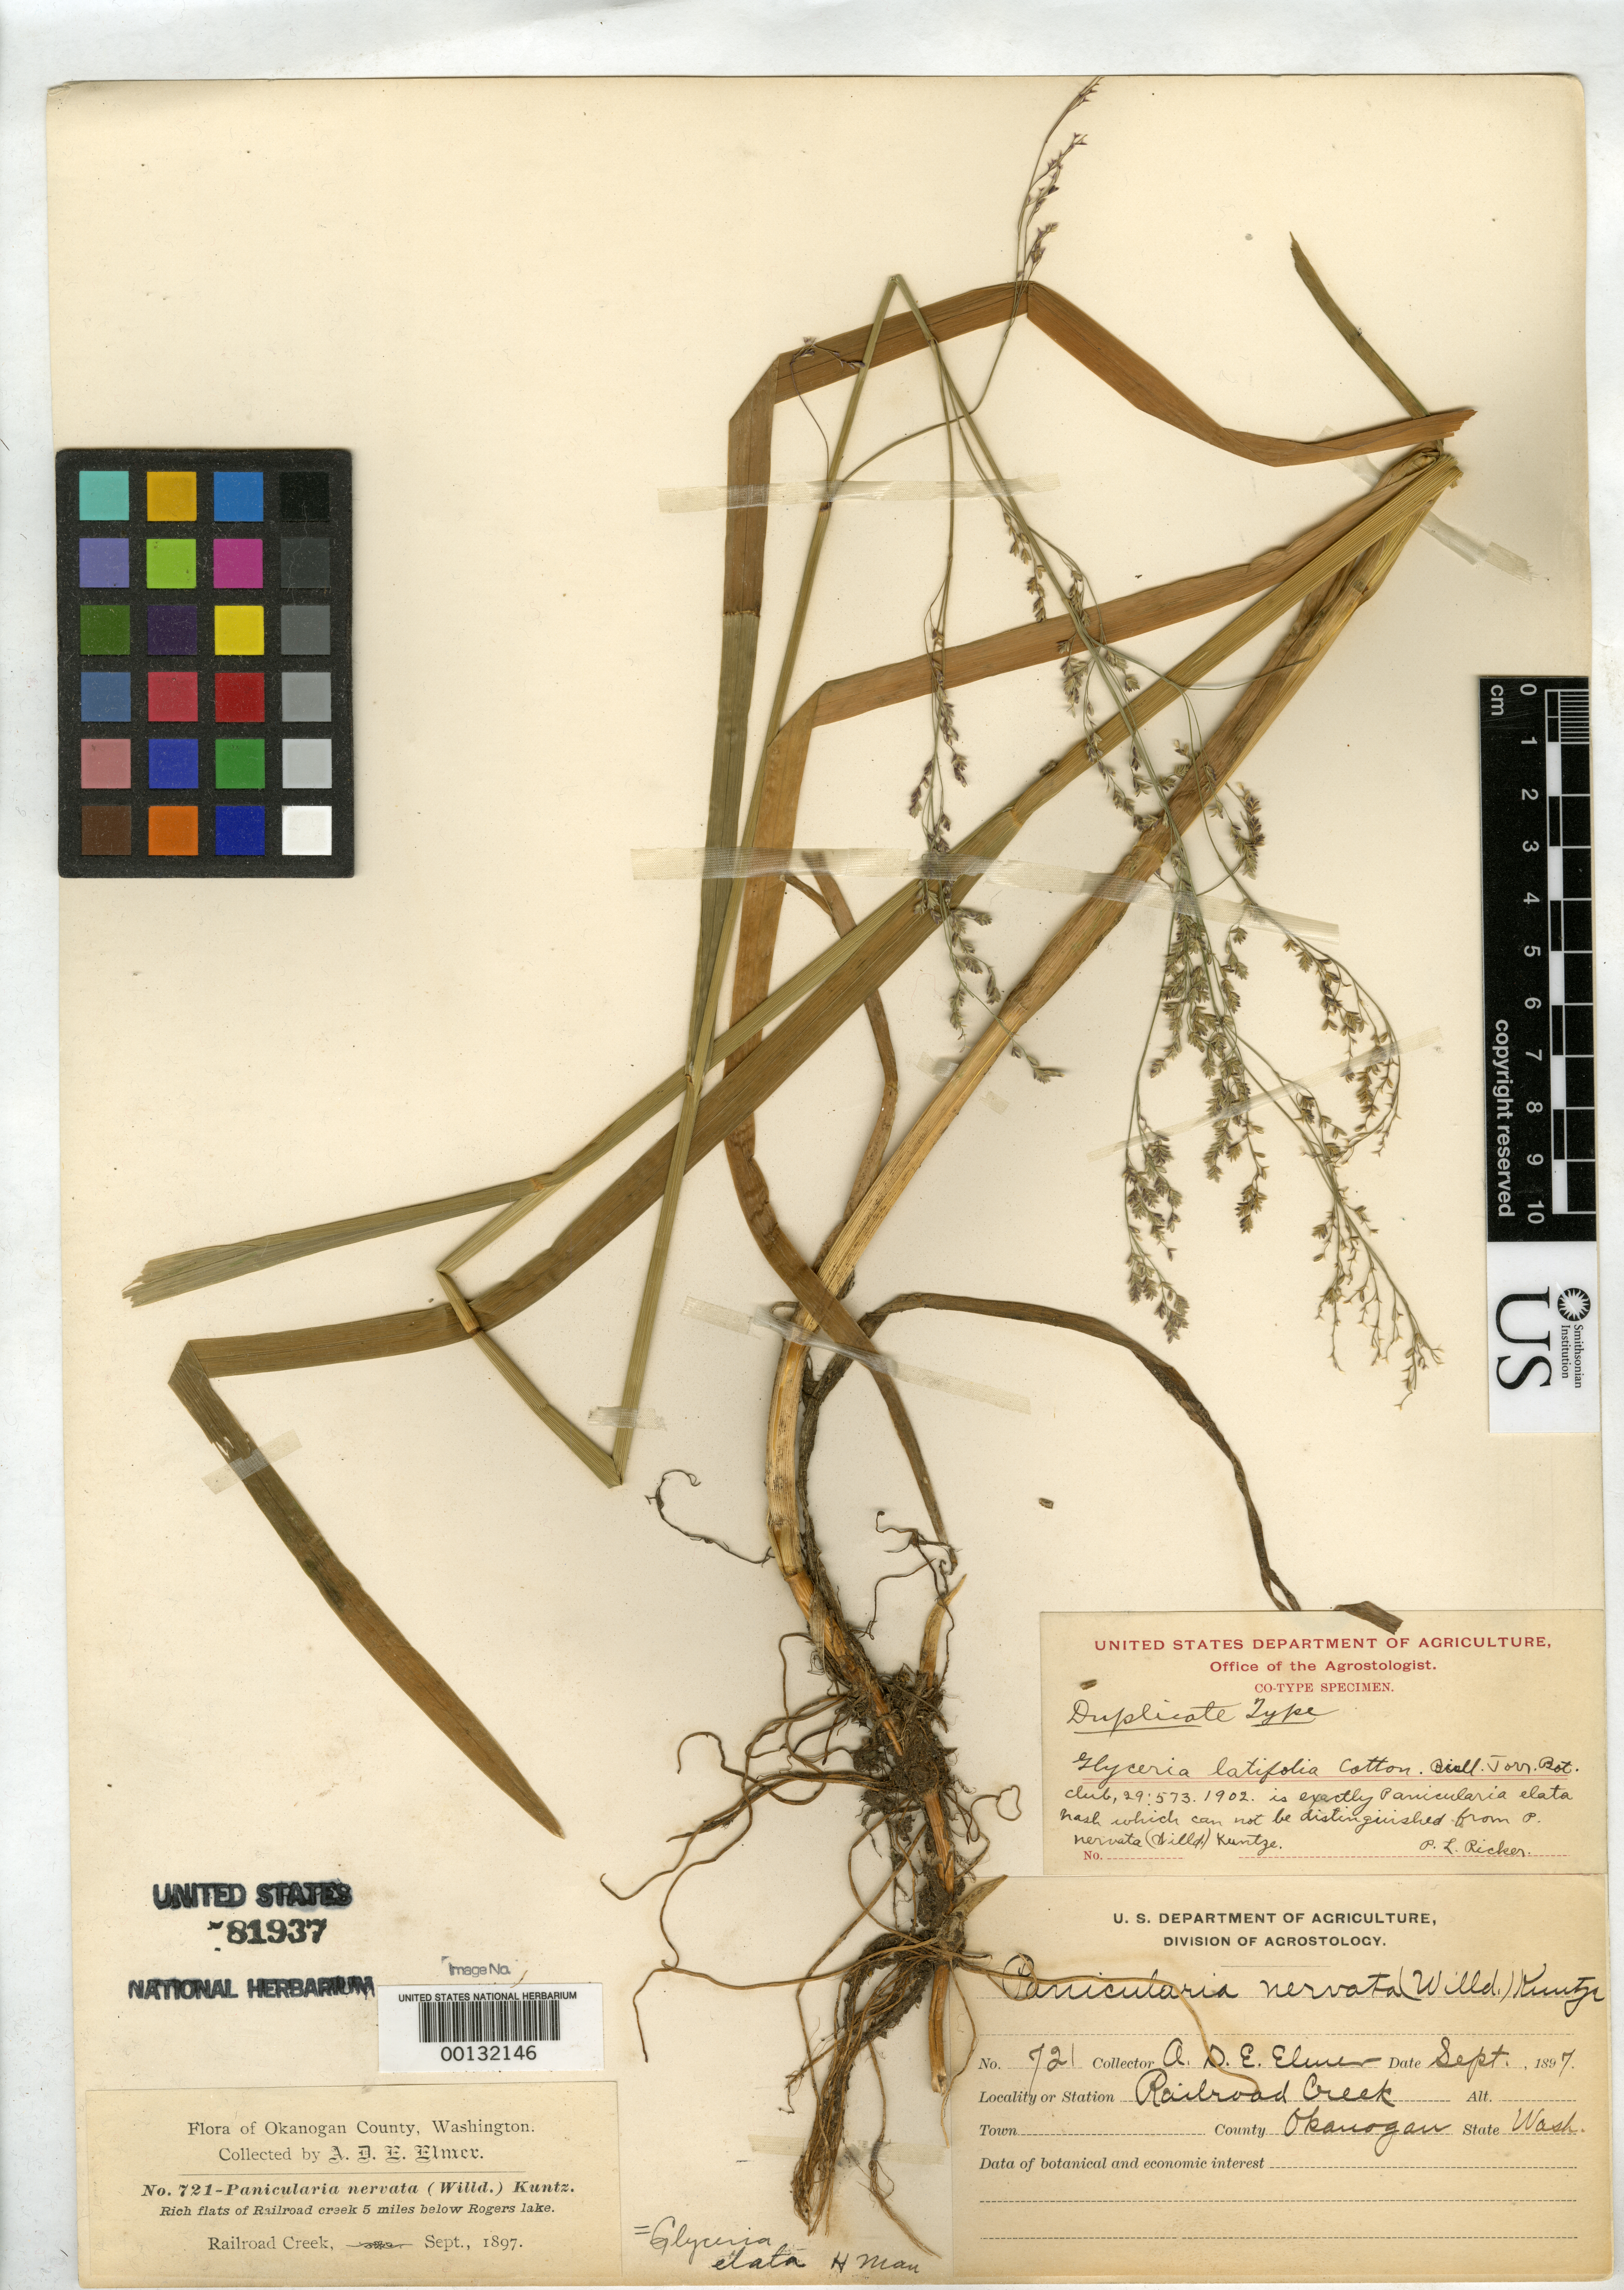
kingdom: Plantae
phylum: Tracheophyta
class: Liliopsida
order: Poales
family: Poaceae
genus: Glyceria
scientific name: Glyceria latifolia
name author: J.S. Cotton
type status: Isotype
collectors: A. D. E. Elmer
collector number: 721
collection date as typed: Sep 1897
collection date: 1897-09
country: United States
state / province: Washington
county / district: Okanogan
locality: Railroad Creek.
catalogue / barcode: US 81937